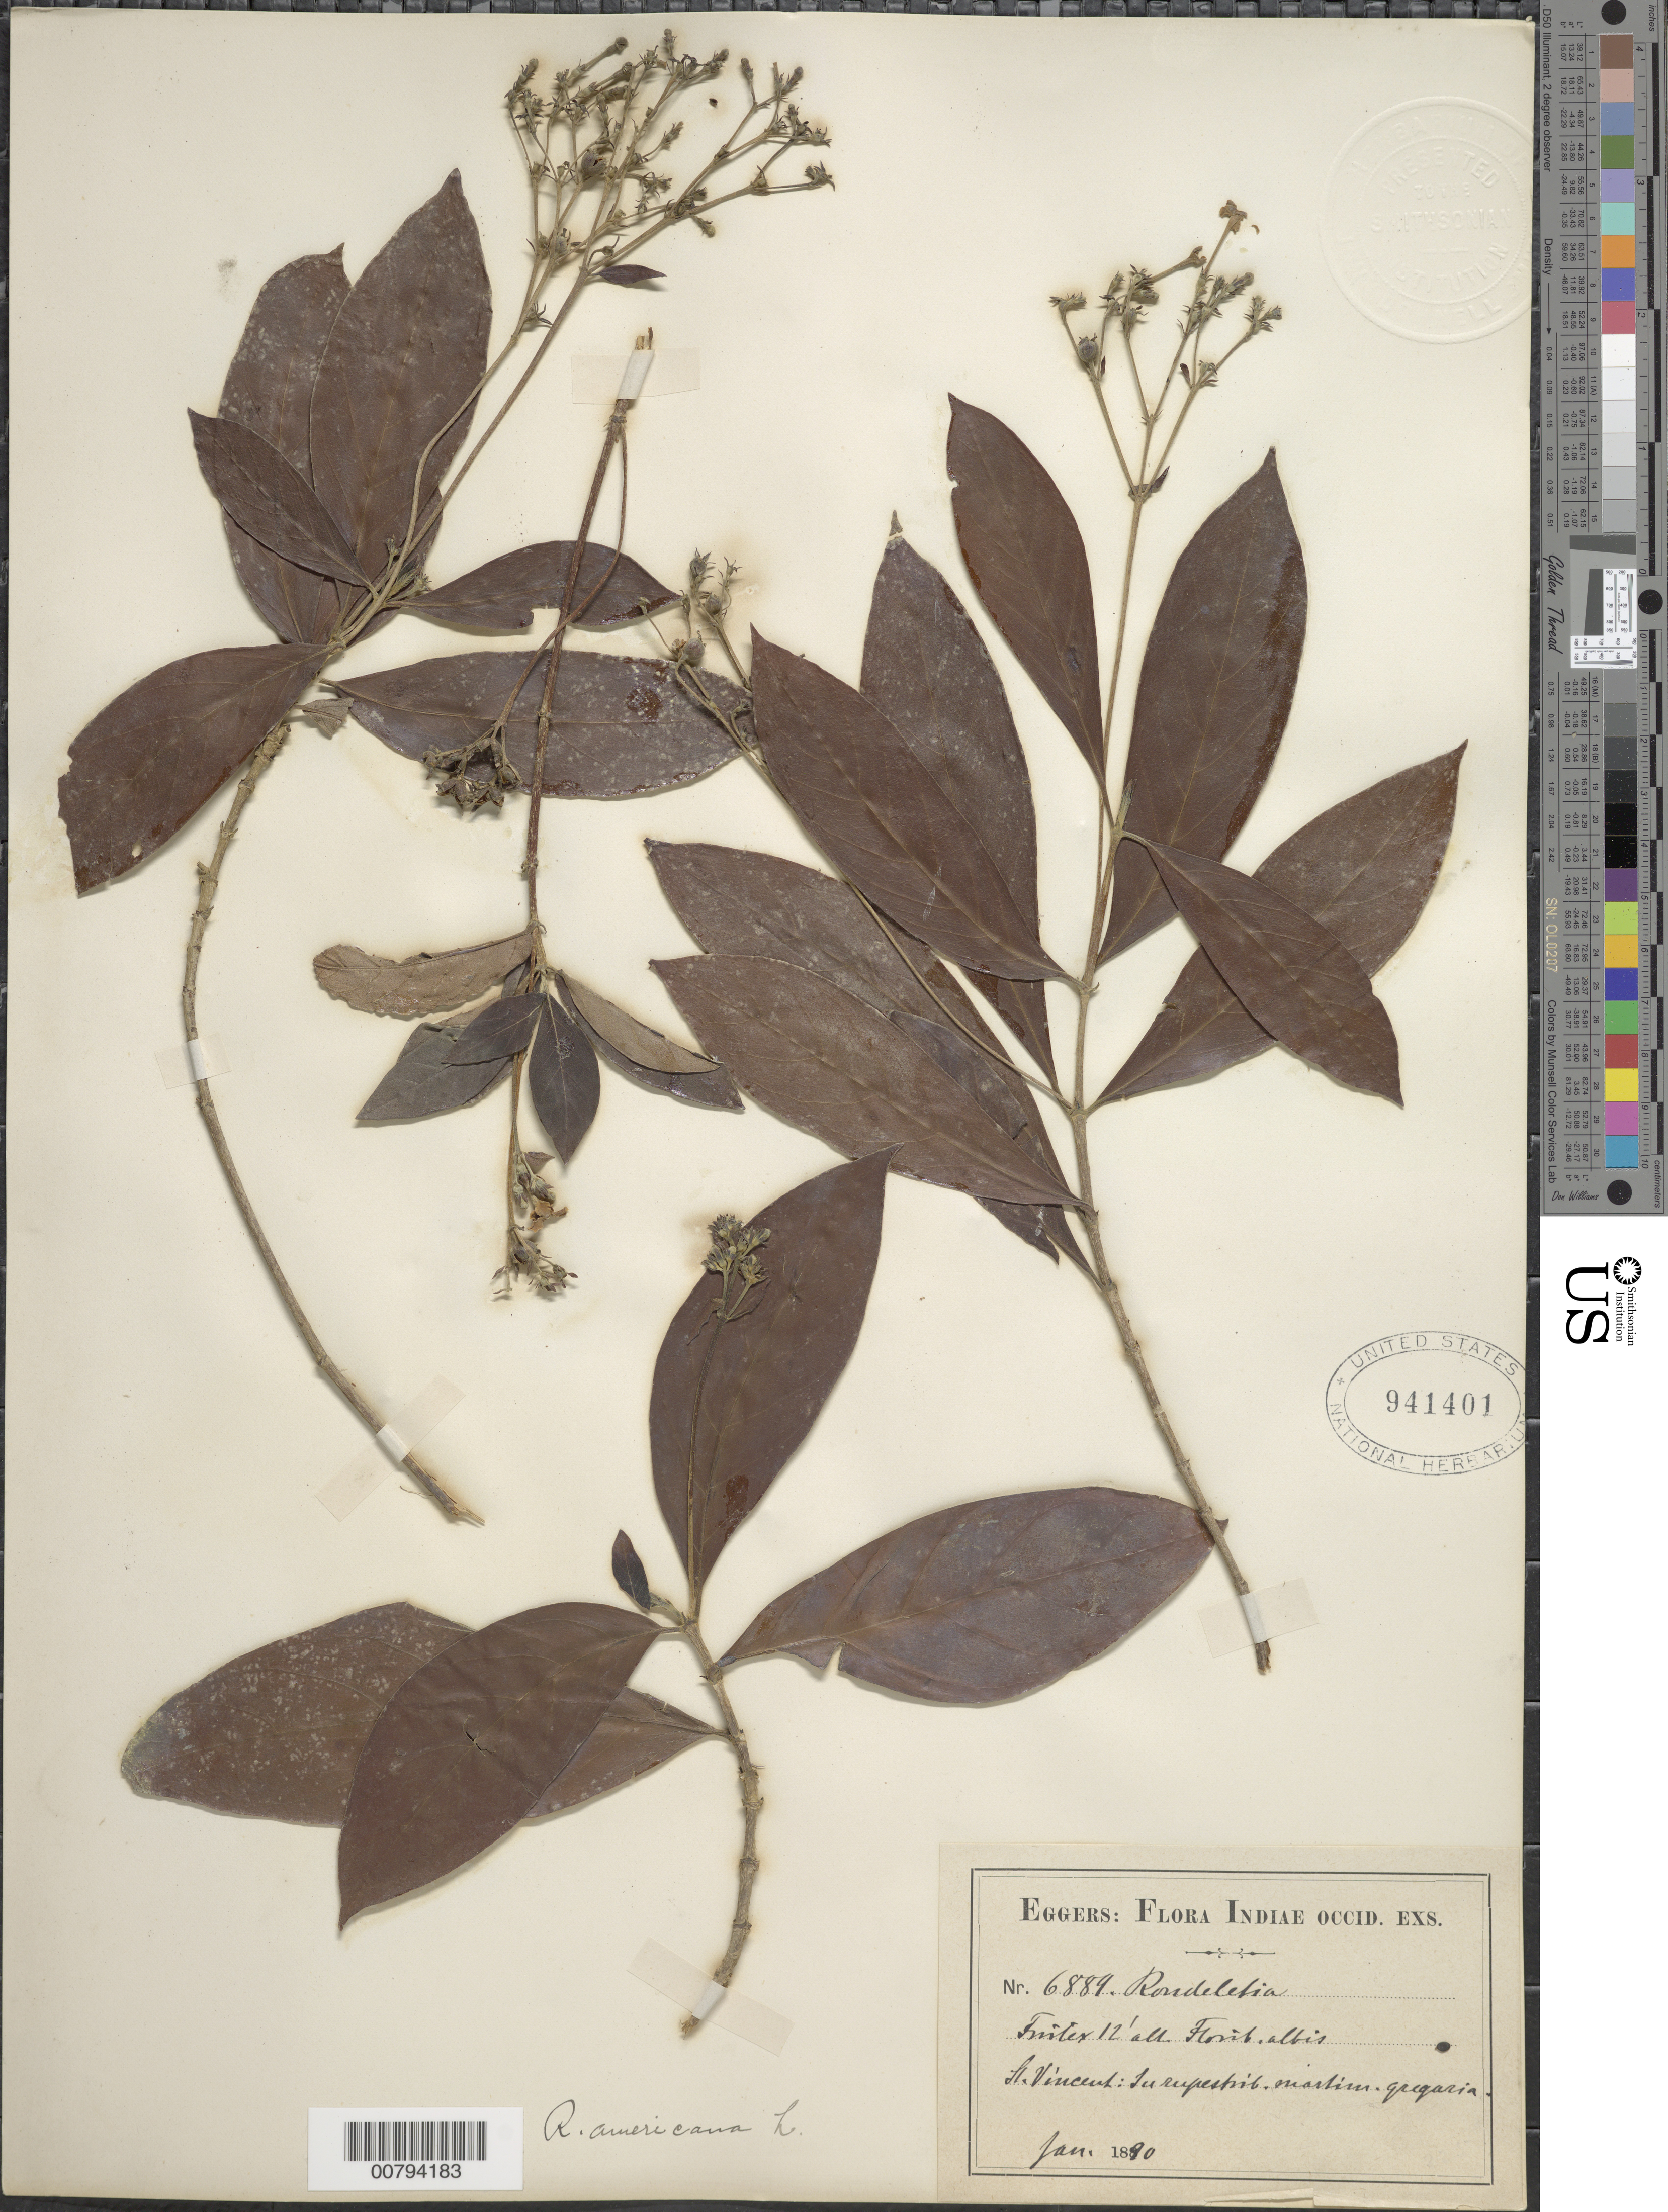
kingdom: Plantae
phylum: Tracheophyta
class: Magnoliopsida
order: Gentianales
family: Rubiaceae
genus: Rondeletia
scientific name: Rondeletia americana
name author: L.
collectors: H. F. A. von Eggers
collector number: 6889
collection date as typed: Jan 1890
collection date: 1890-01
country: St. Vincent - Grenadines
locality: "Lu rupeshib. martim. (sp?) gregaria."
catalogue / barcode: US 941401